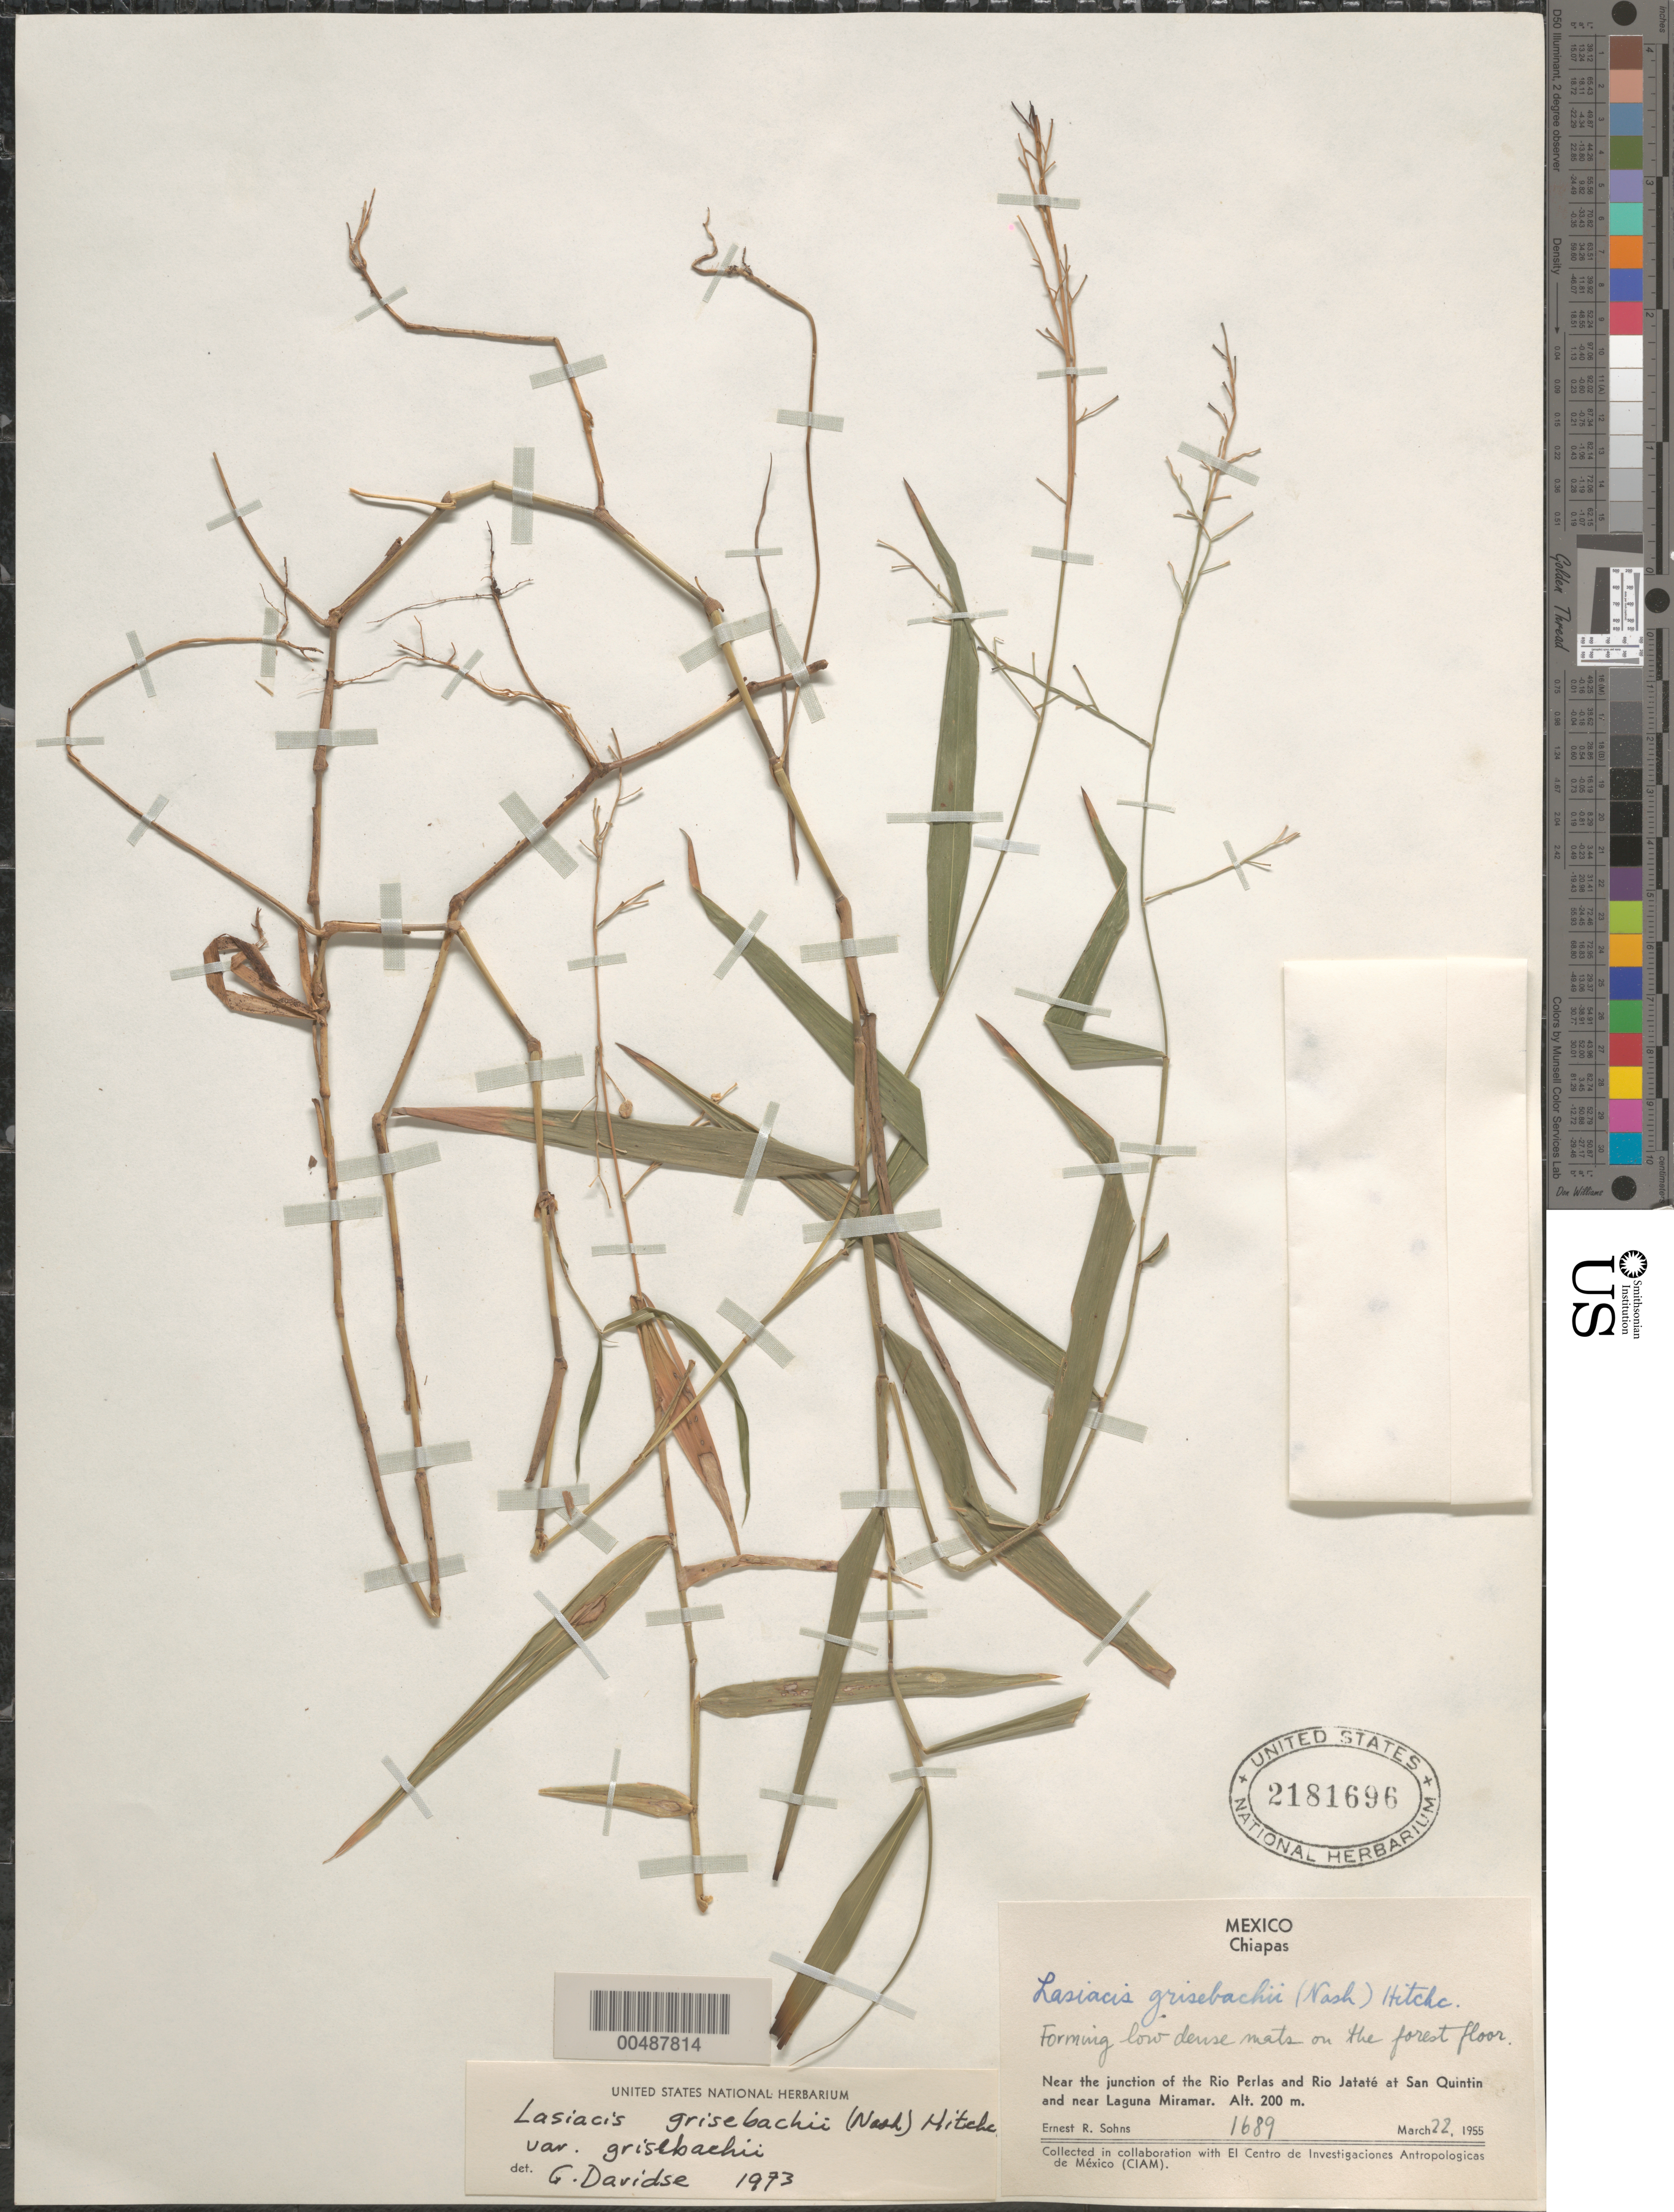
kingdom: Plantae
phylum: Tracheophyta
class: Liliopsida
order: Poales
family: Poaceae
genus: Lasiacis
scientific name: Lasiacis grisebachii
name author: (Nash) Hitchc.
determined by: Davidse, Gerrit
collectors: E. R. Sohns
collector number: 1689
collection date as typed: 22 Mar 1955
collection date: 1955-03-22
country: Mexico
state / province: Chiapas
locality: Near the jct of the Rio Perlas & Rio Jatat‚ at San Quintin & near Laguna Miramar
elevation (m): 200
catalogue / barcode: US 2181696